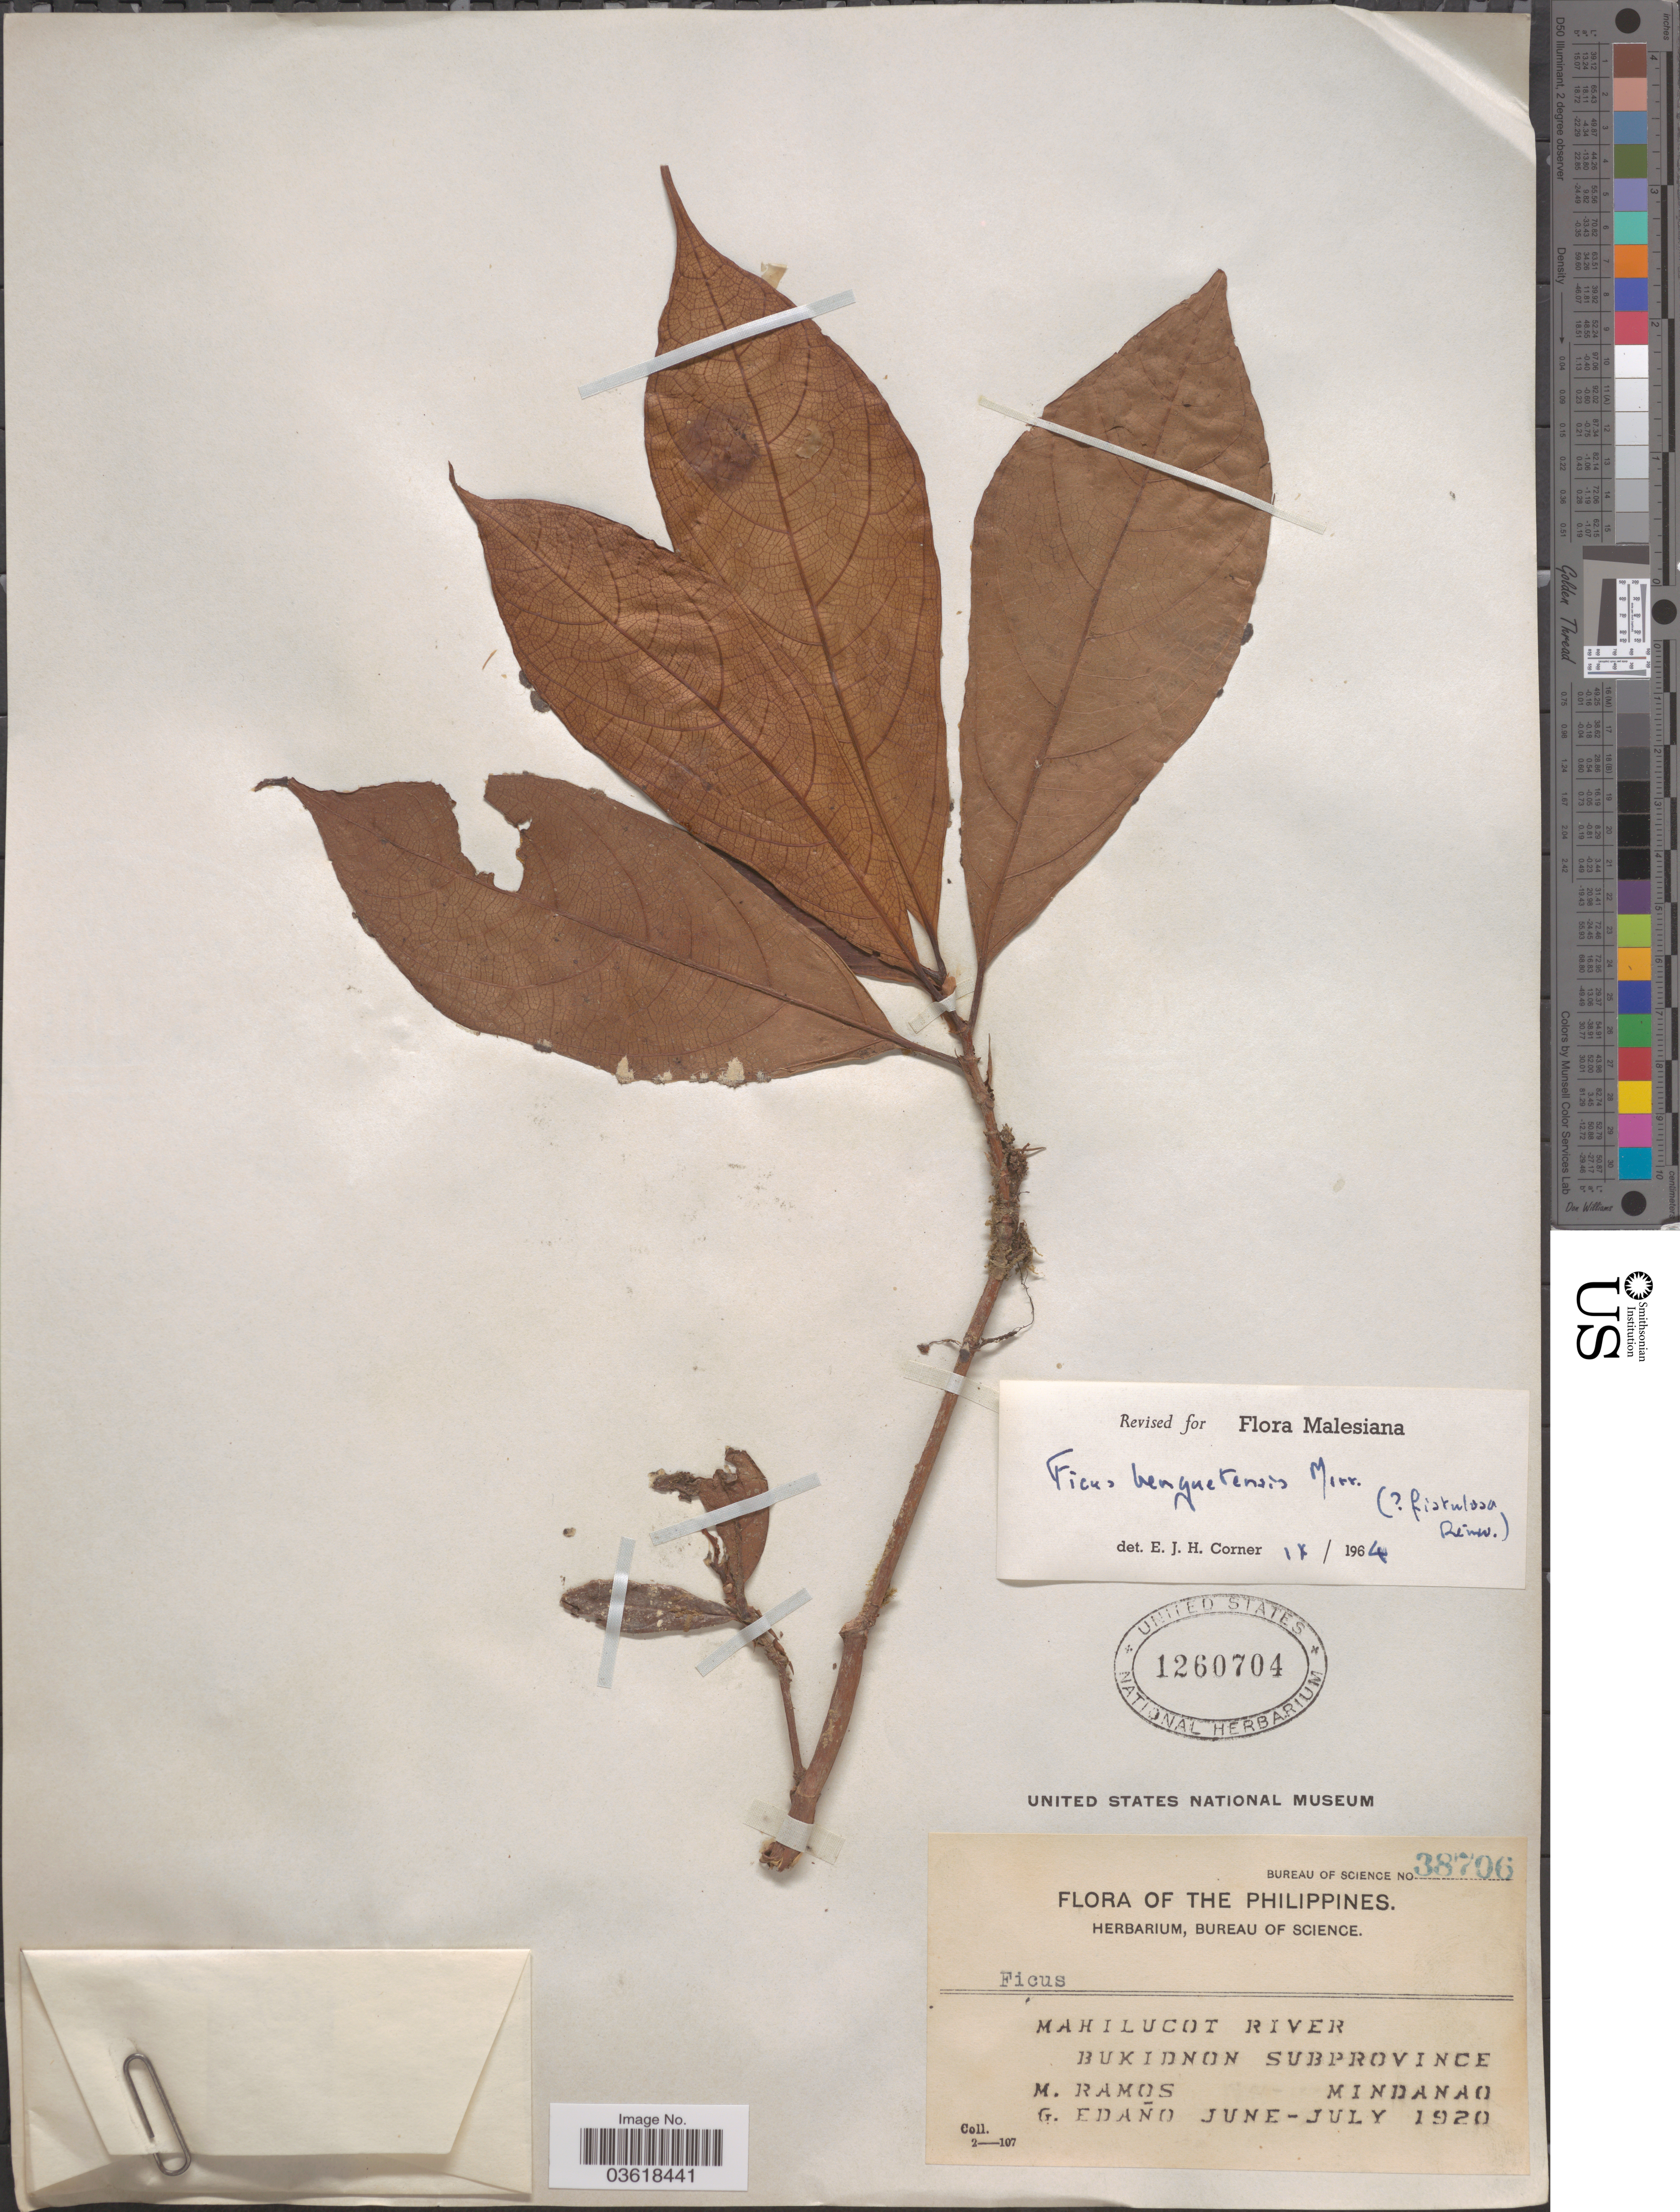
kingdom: Plantae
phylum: Tracheophyta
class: Magnoliopsida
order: Rosales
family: Moraceae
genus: Ficus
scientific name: Ficus benguetensis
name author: Merr.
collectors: M. Ramos & G. Edaño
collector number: Bureau of Science 38706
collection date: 1920-06/1920-07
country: Philippines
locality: Mahilucot River. Bukidnon Subprovince. Mindanao.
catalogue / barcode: US 1260704